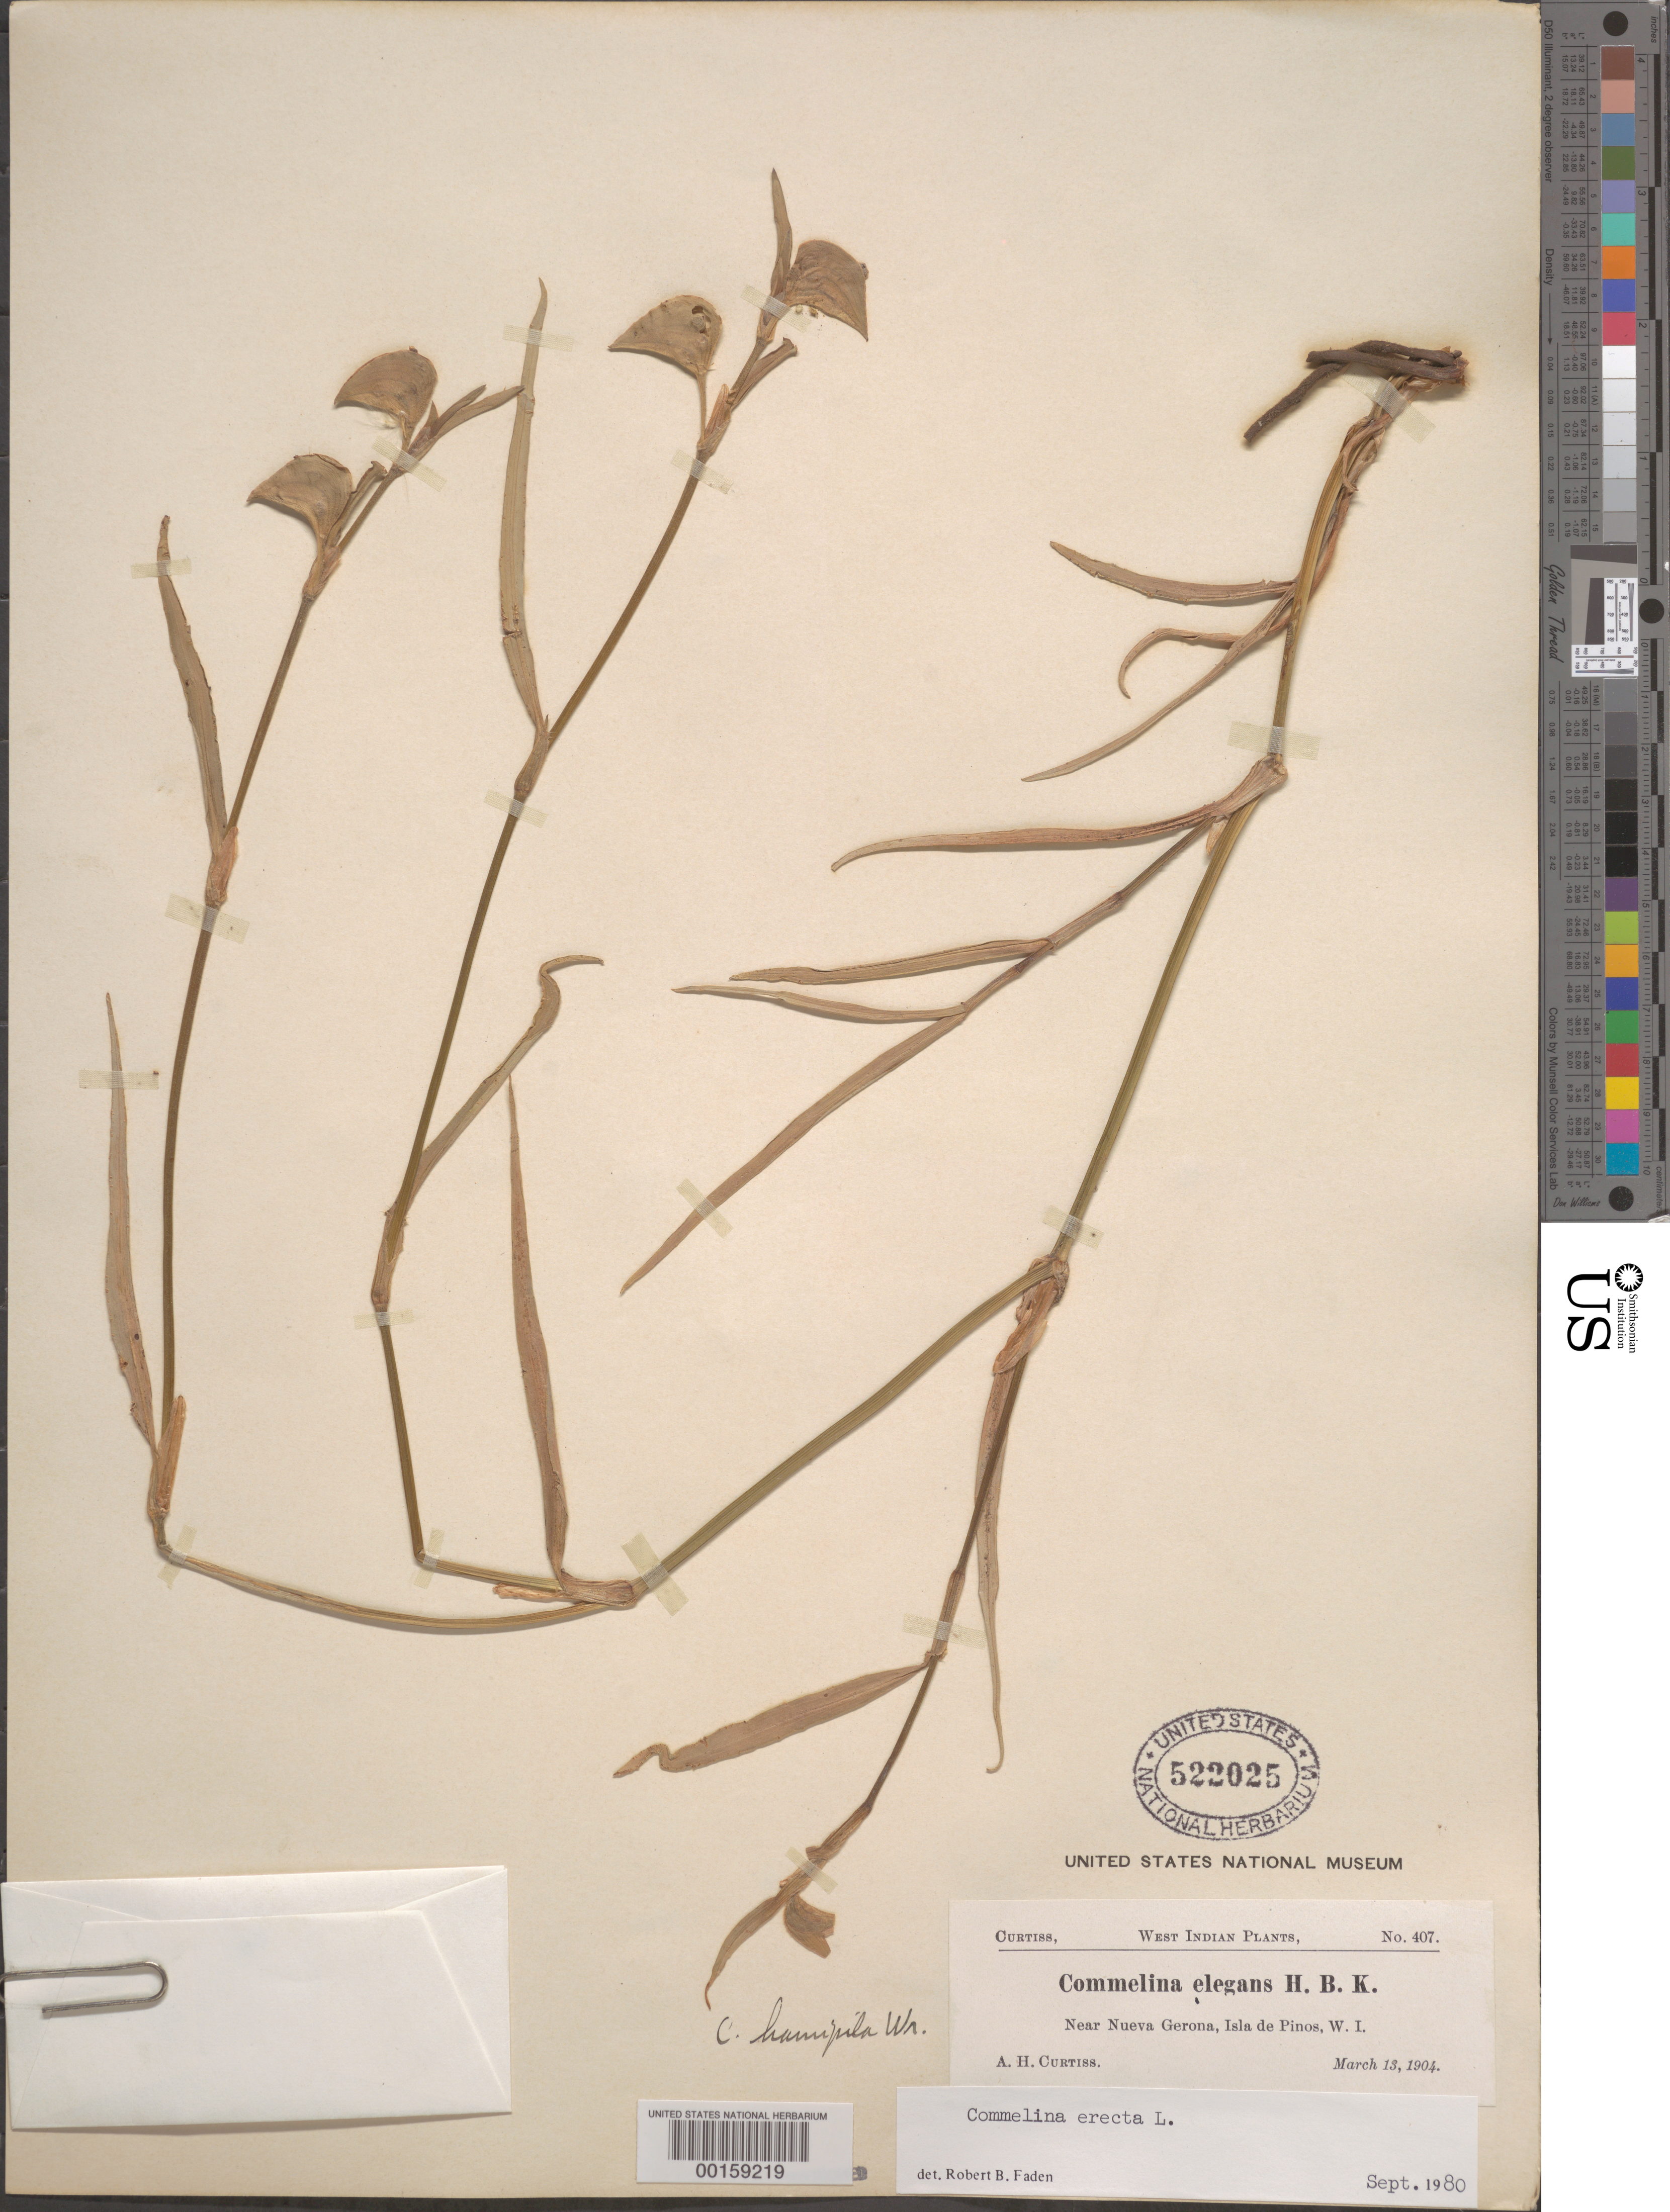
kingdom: Plantae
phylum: Tracheophyta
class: Liliopsida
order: Commelinales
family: Commelinaceae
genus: Commelina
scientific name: Commelina erecta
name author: L.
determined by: Faden, Robert B., (US), Smithsonian Institution - National Museum of Natural History (UNITED STATES)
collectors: A. H. Curtiss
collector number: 407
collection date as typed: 13 Mar 1904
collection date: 1904-03-13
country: Cuba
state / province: Isla de La Juventud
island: Isla de La Juventud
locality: Nueva gerona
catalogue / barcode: US 522025